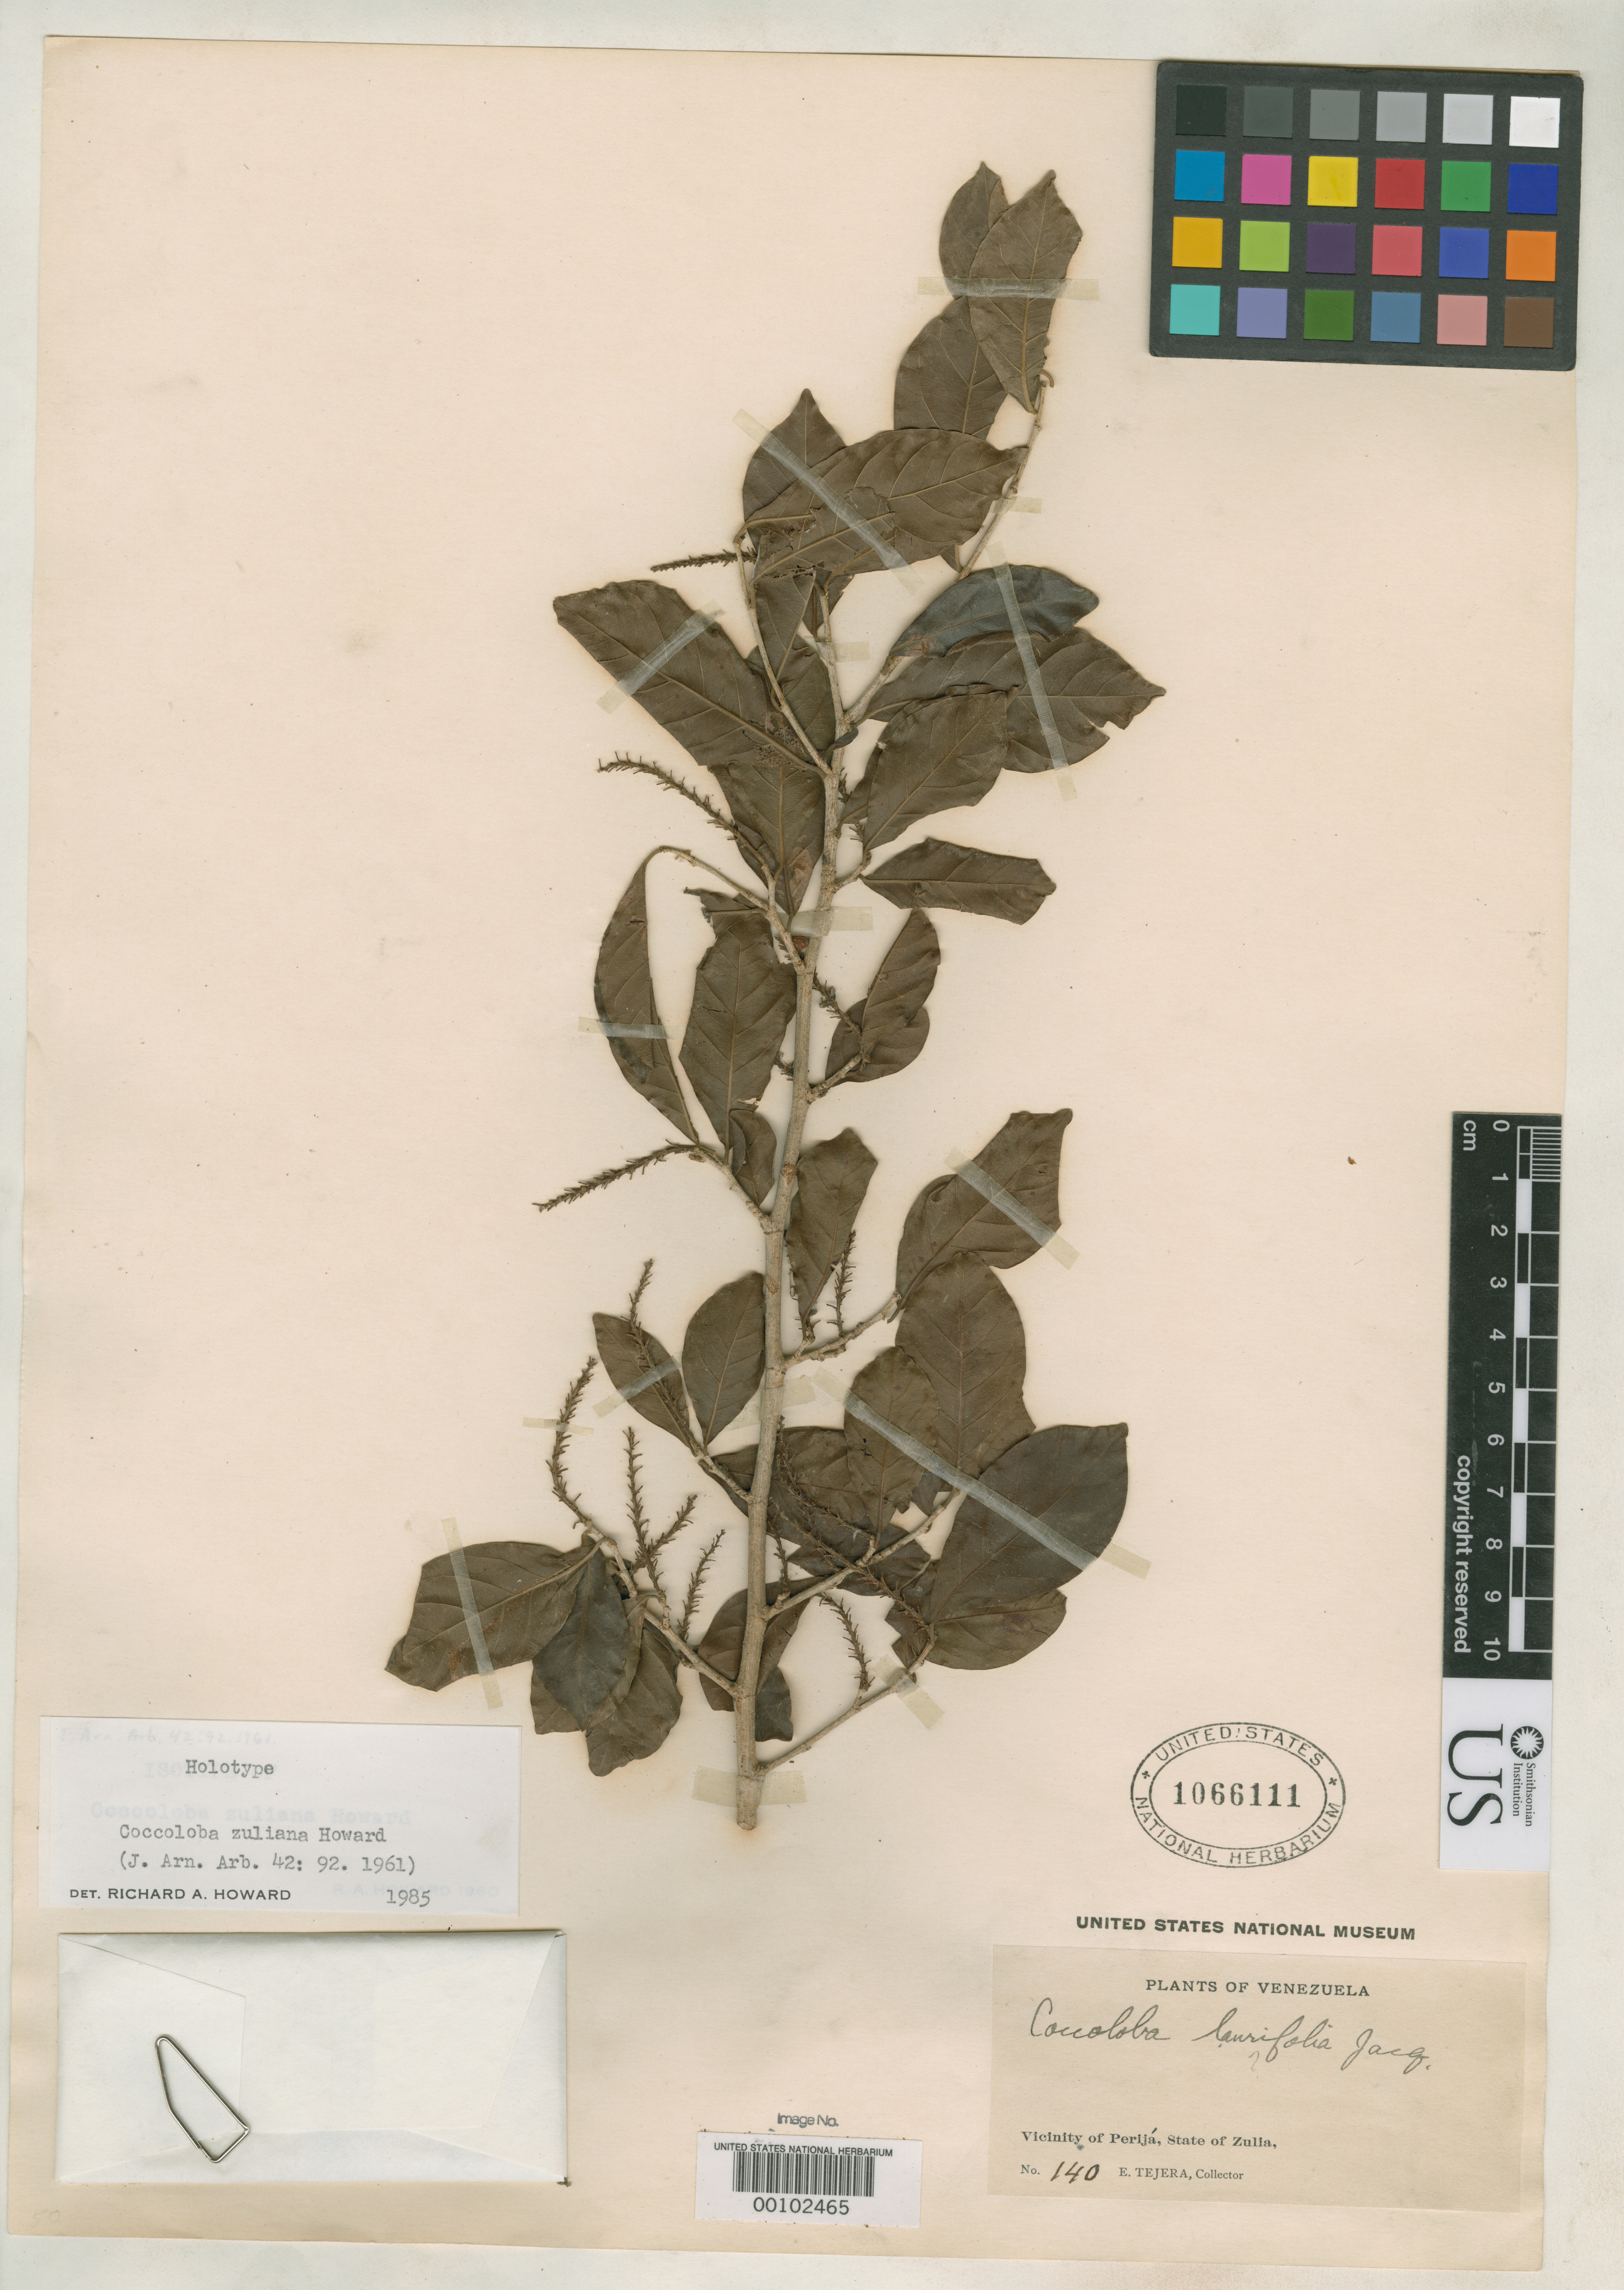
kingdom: Plantae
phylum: Tracheophyta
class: Magnoliopsida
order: Caryophyllales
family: Polygonaceae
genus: Coccoloba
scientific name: Coccoloba zuliana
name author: R.A. Howard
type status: Holotype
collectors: E. Tejera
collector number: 140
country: Venezuela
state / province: Zulia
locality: Perija.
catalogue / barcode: US 106111